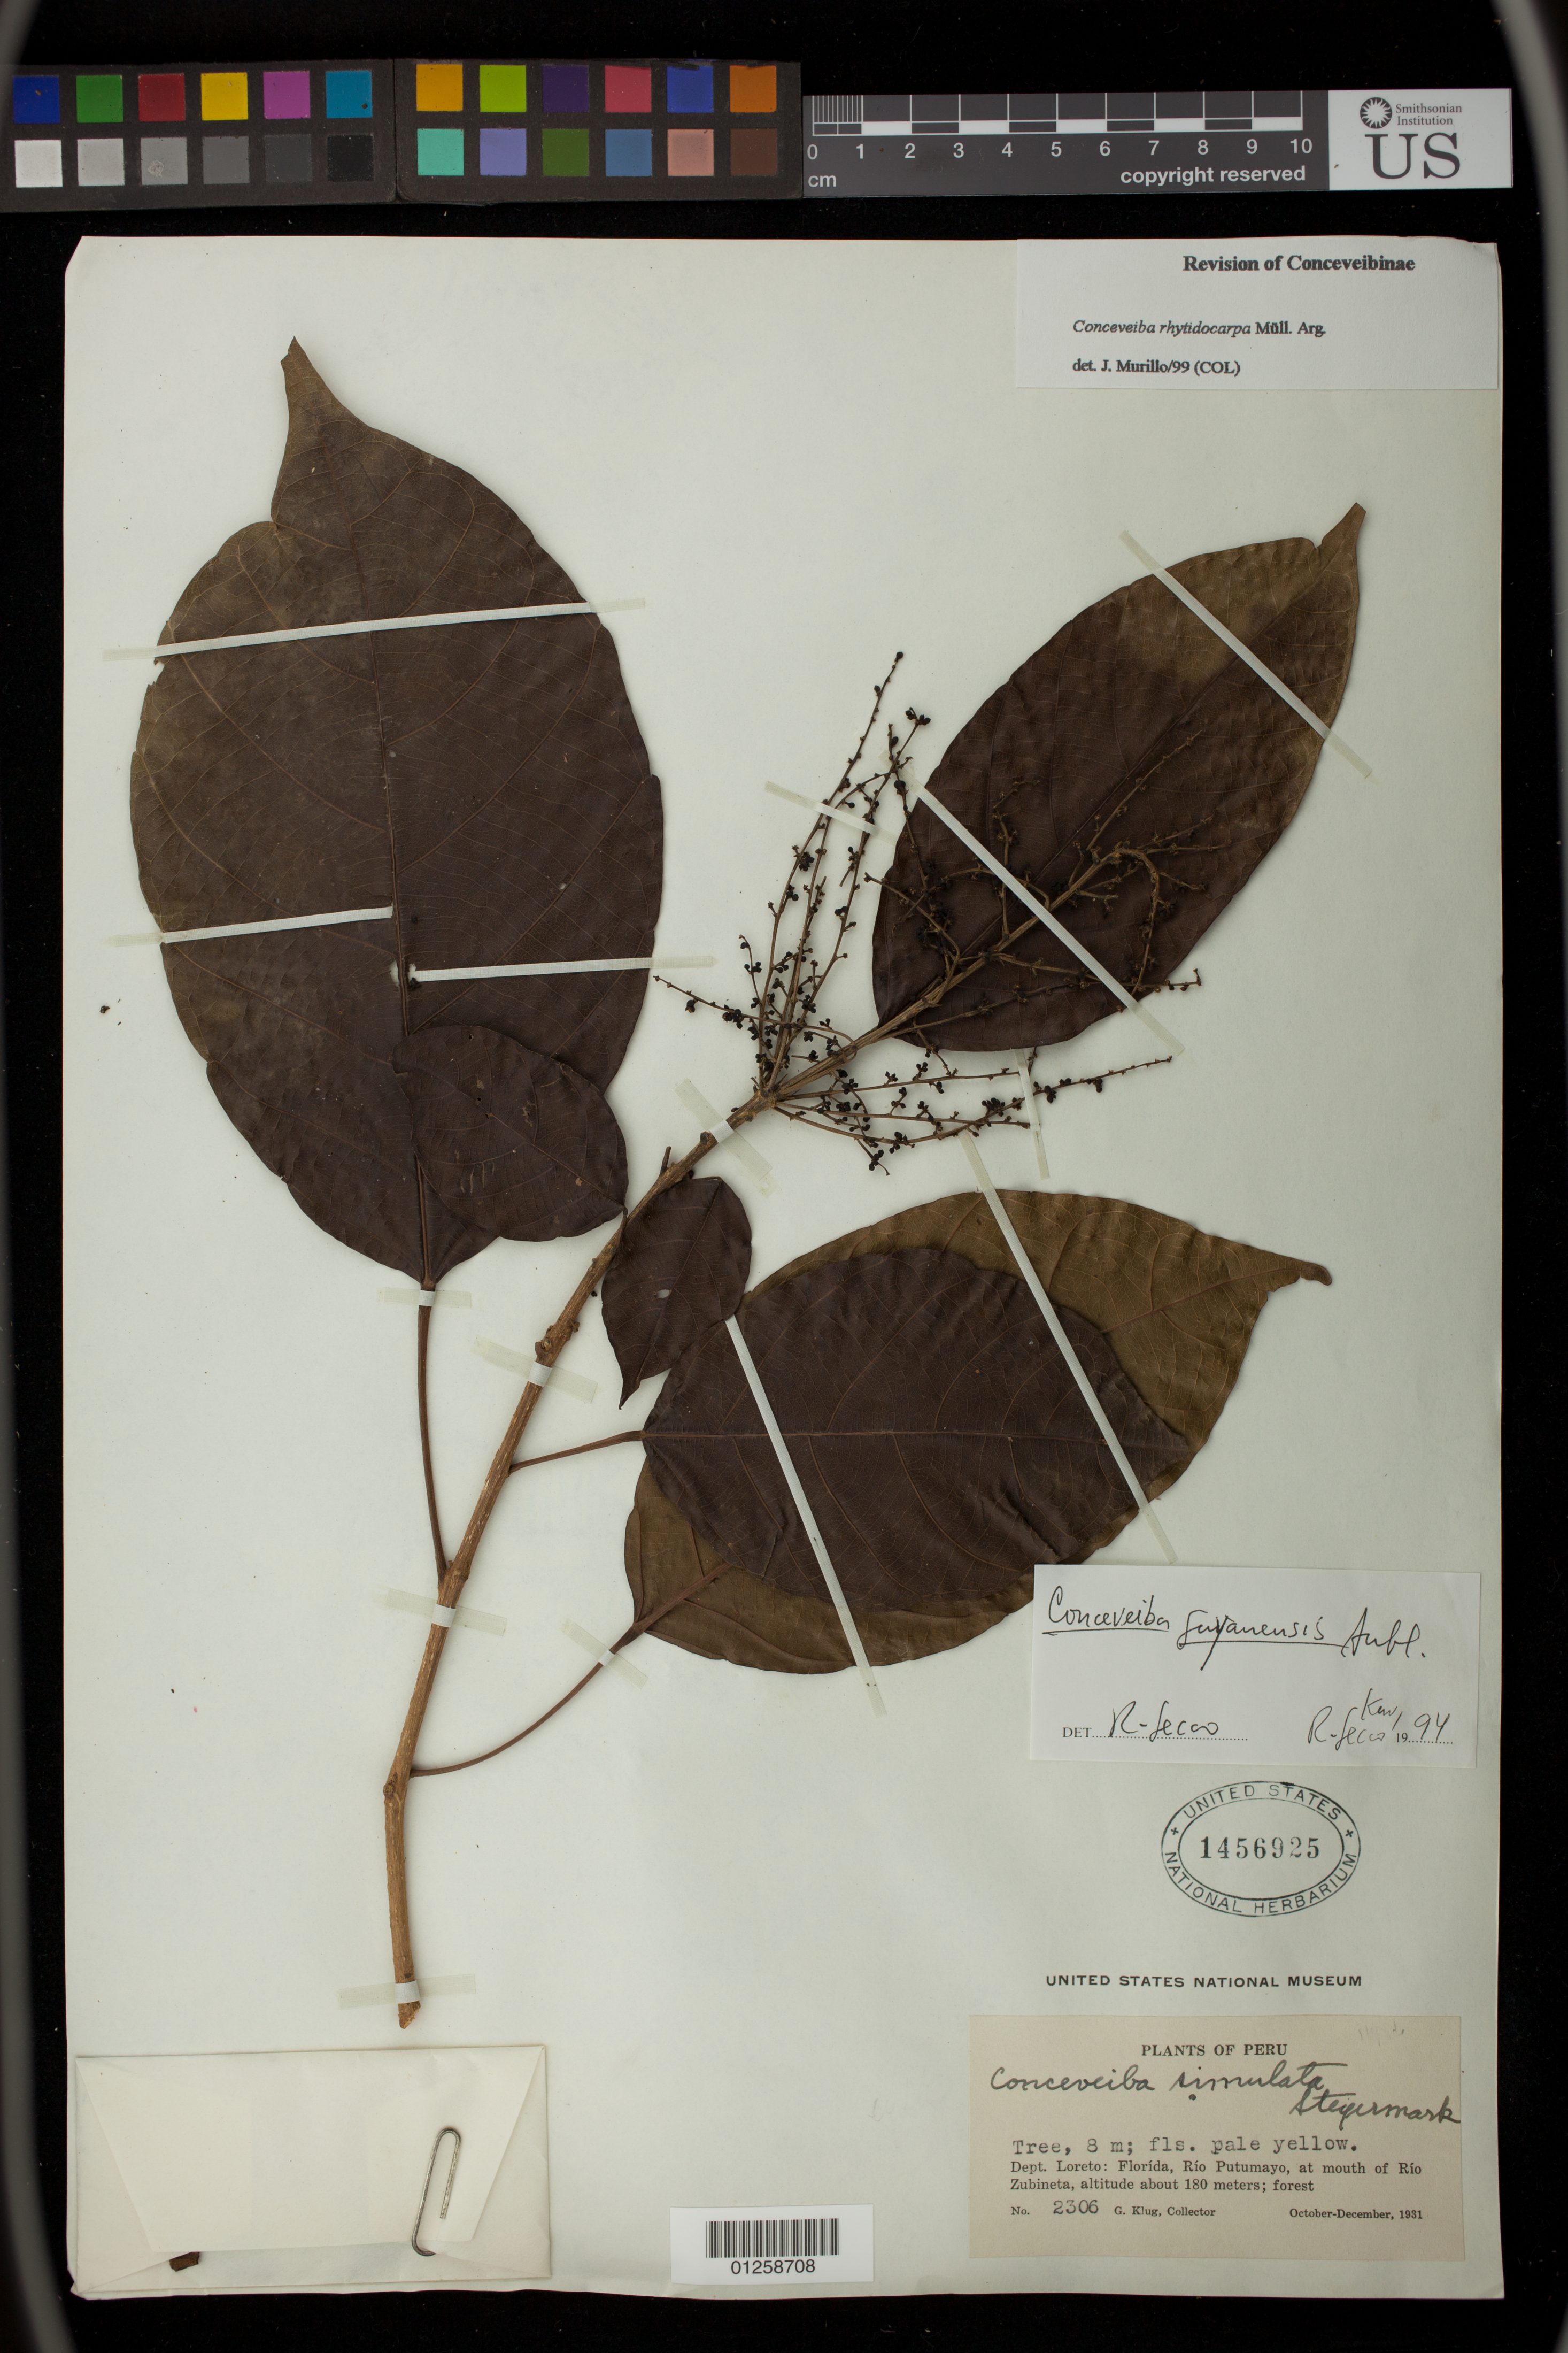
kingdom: Plantae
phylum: Tracheophyta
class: Magnoliopsida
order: Malpighiales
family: Euphorbiaceae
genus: Conceveiba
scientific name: Conceveiba rhytidocarpa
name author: Müll. Arg.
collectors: G. Klug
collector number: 2306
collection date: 1931-10-01/1931-12-01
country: Peru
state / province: Loreto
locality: Florida, Rio Putumayo, at mouth of Rio Zubineta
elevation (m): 180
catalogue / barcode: US 1456925